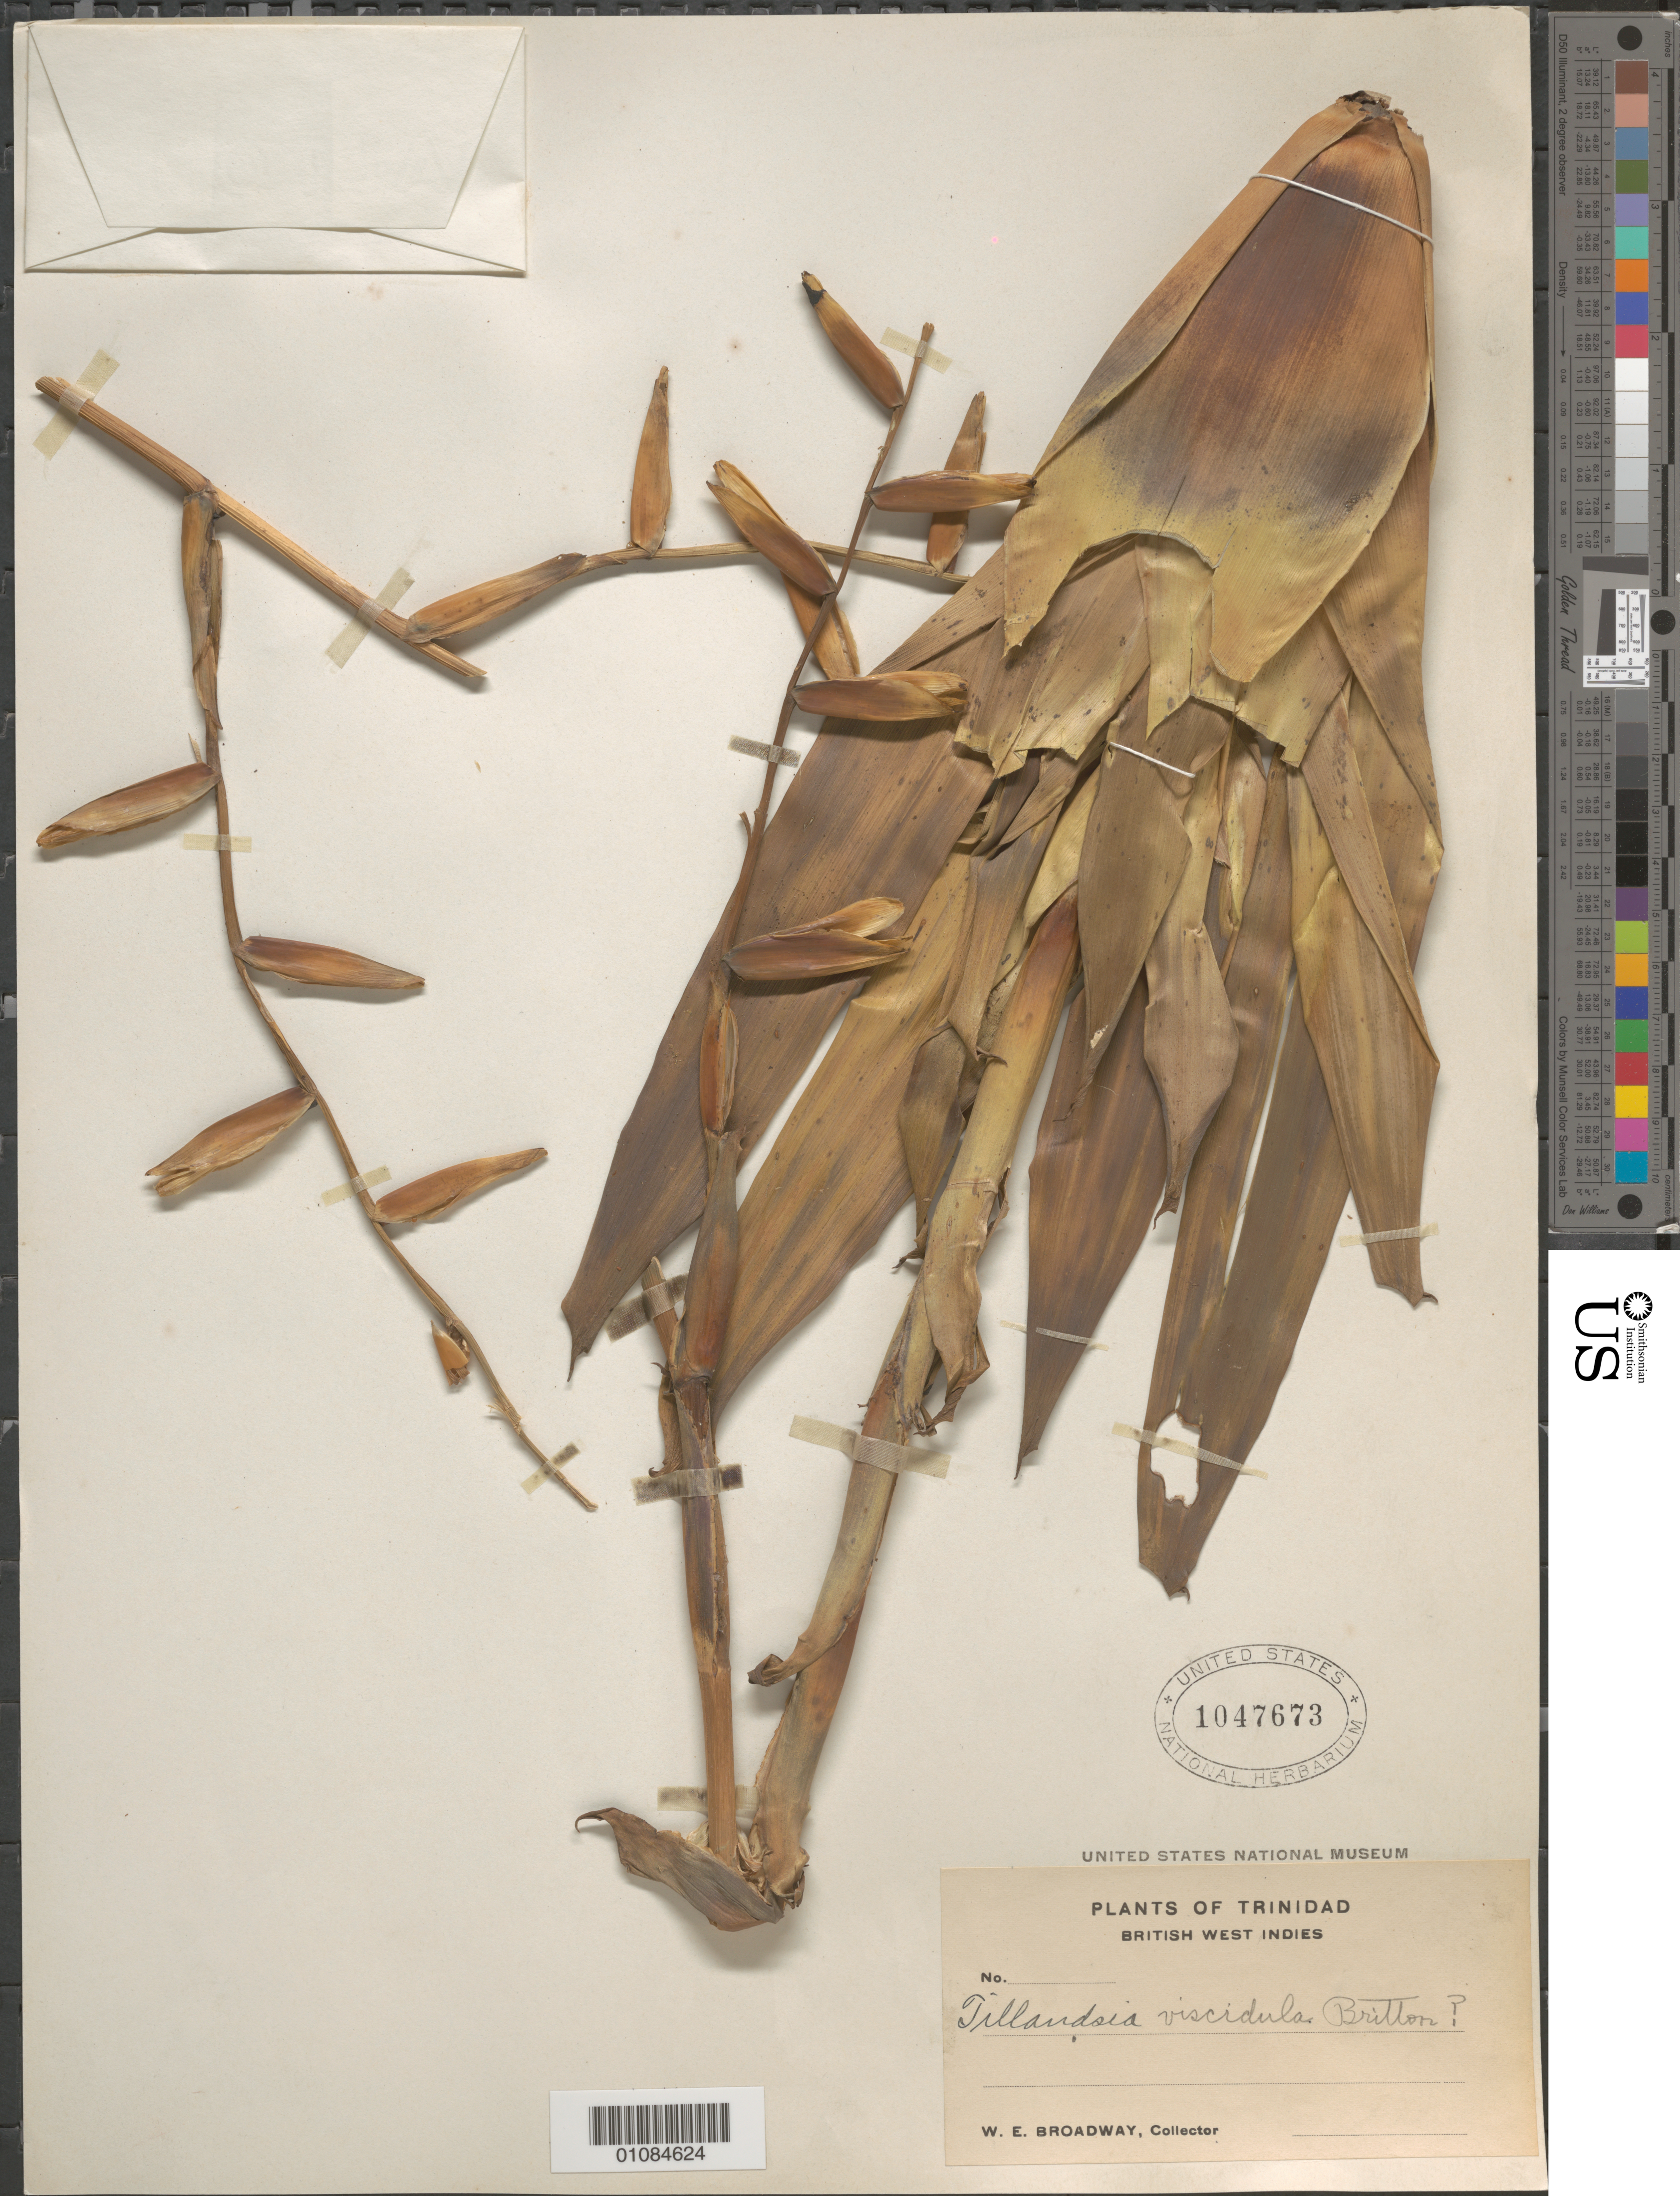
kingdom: Plantae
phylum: Tracheophyta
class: Liliopsida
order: Poales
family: Bromeliaceae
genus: Vriesea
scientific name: Vriesea procera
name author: (Mart. ex Schult. & Schult. f.) Wittm.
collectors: W. E. Broadway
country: Trinidad and Tobago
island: Trinidad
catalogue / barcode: US 1047673